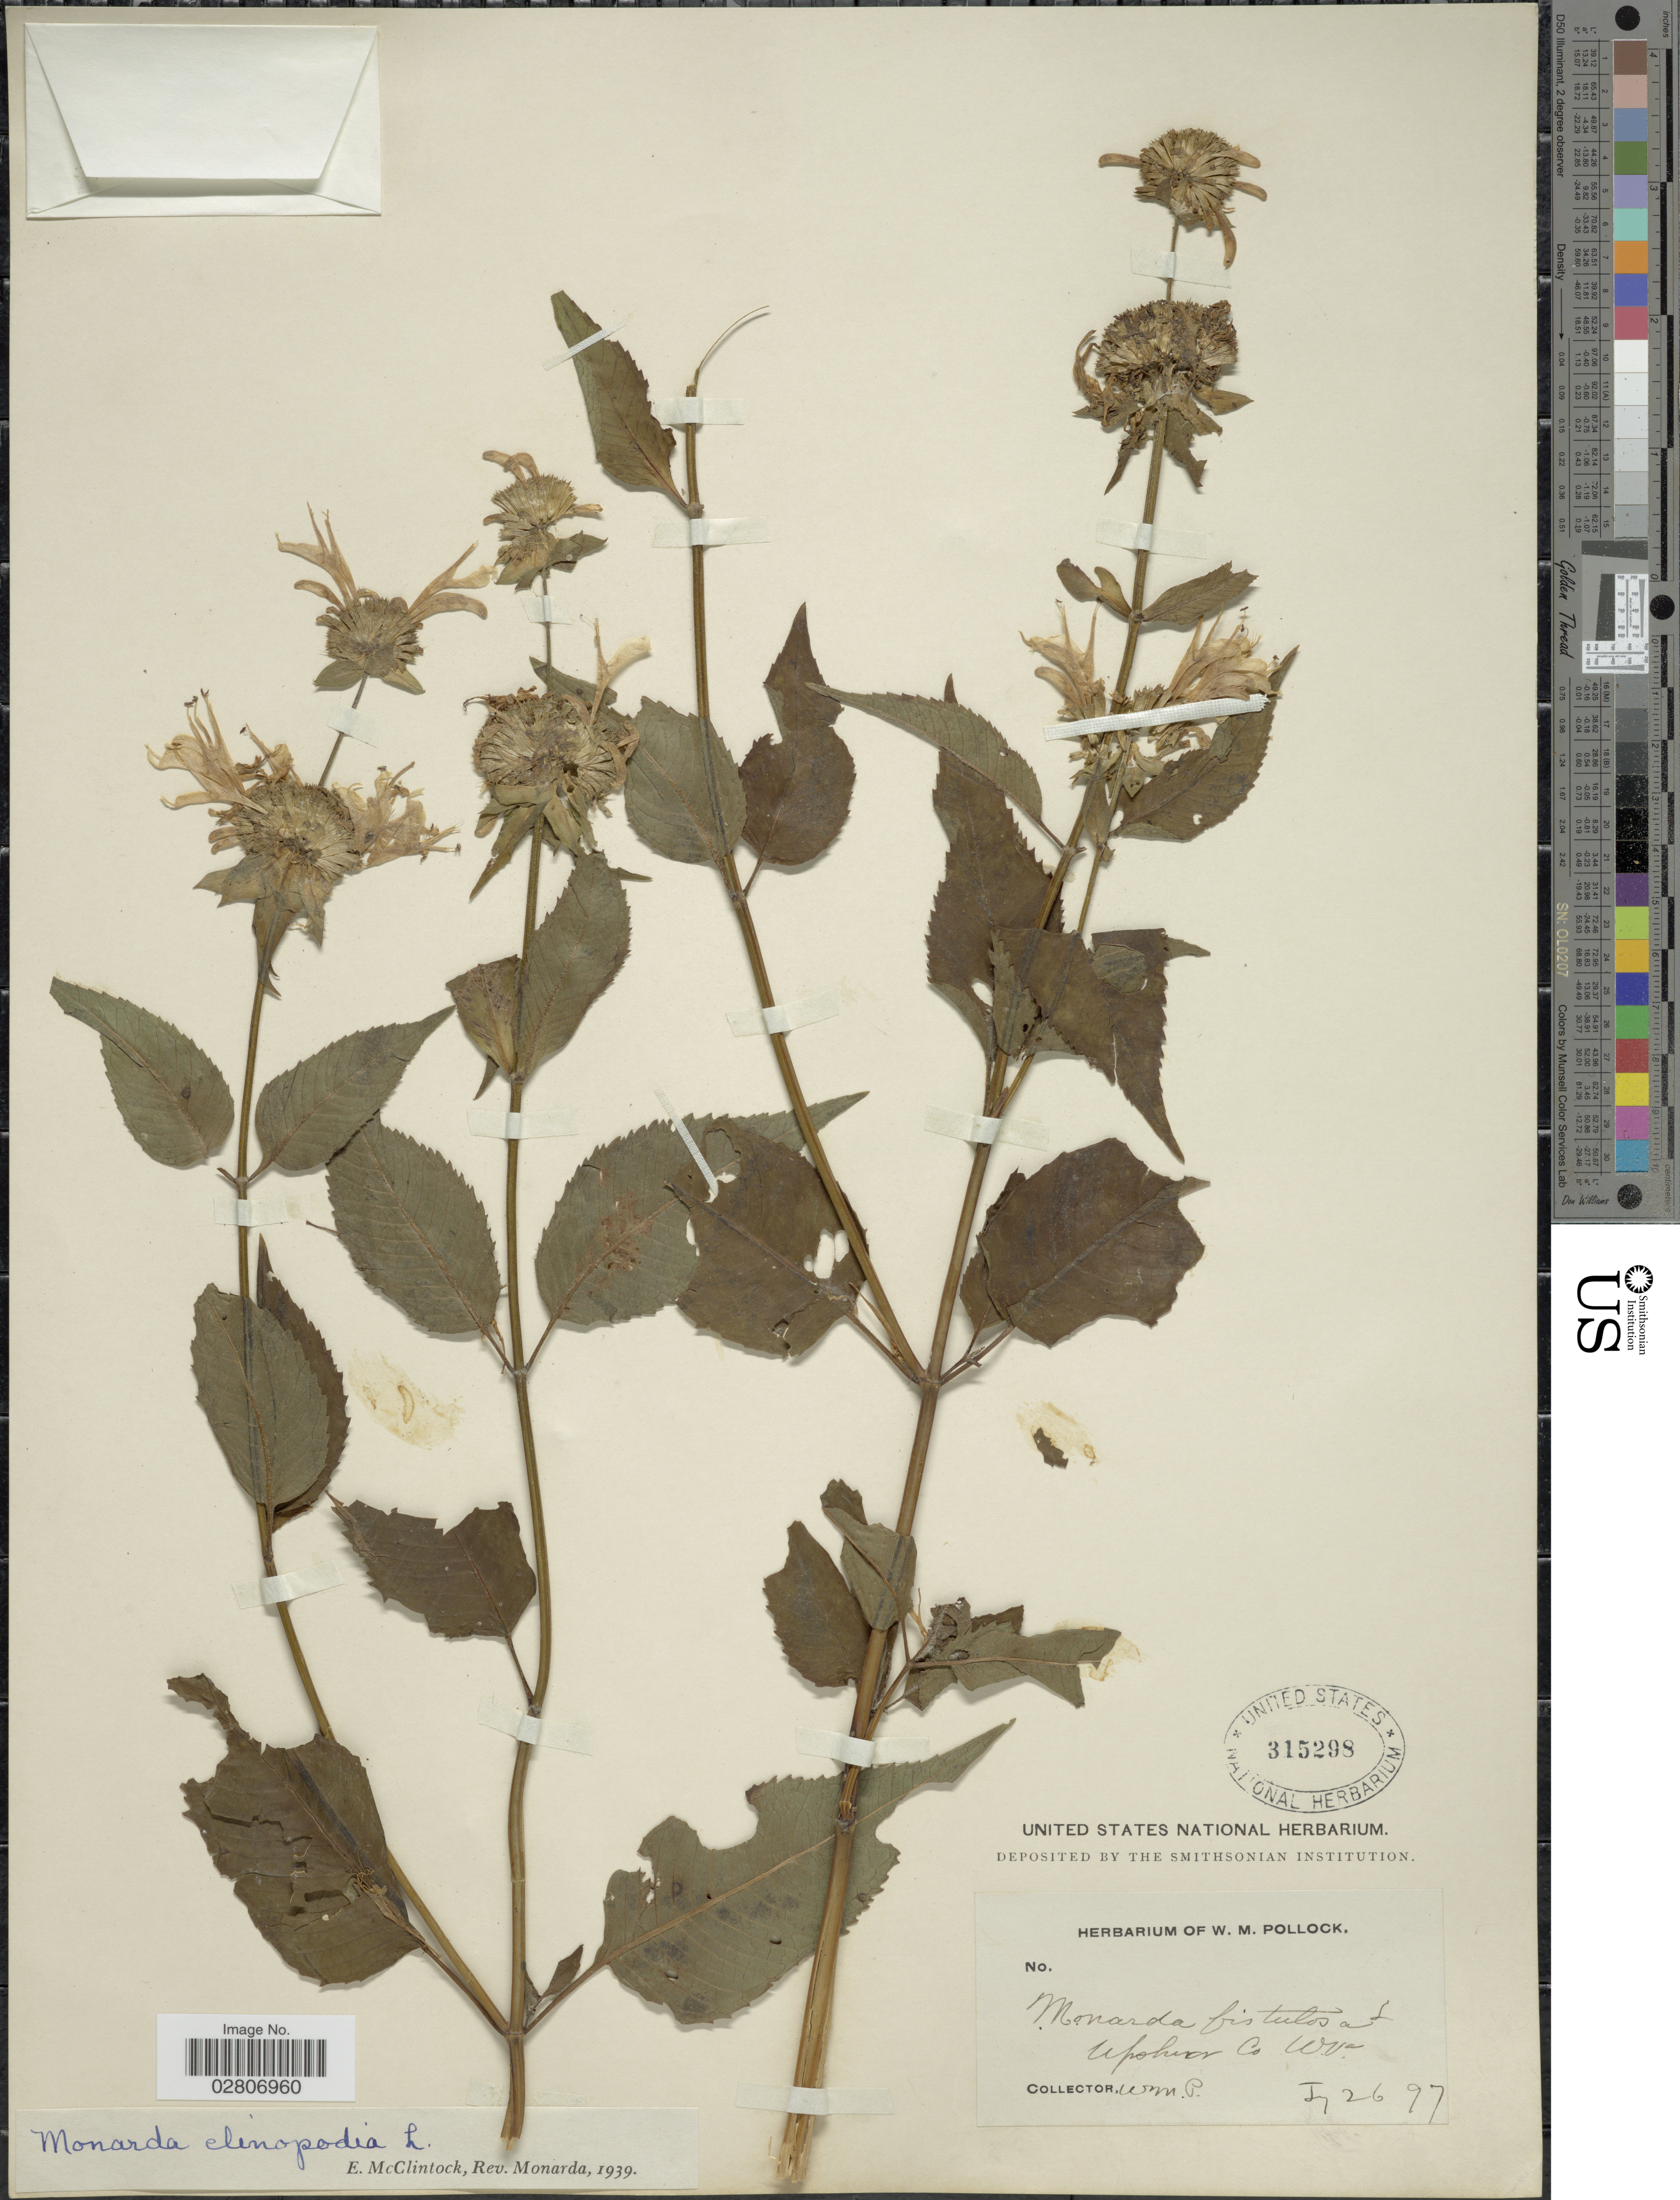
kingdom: Plantae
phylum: Tracheophyta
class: Magnoliopsida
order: Lamiales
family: Lamiaceae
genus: Monarda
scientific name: Monarda clinopodia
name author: L.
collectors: W. M. Pollock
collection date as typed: Transcribed d/m/y: 26/7/97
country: United States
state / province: West Virginia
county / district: Upshur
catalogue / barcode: US 315298